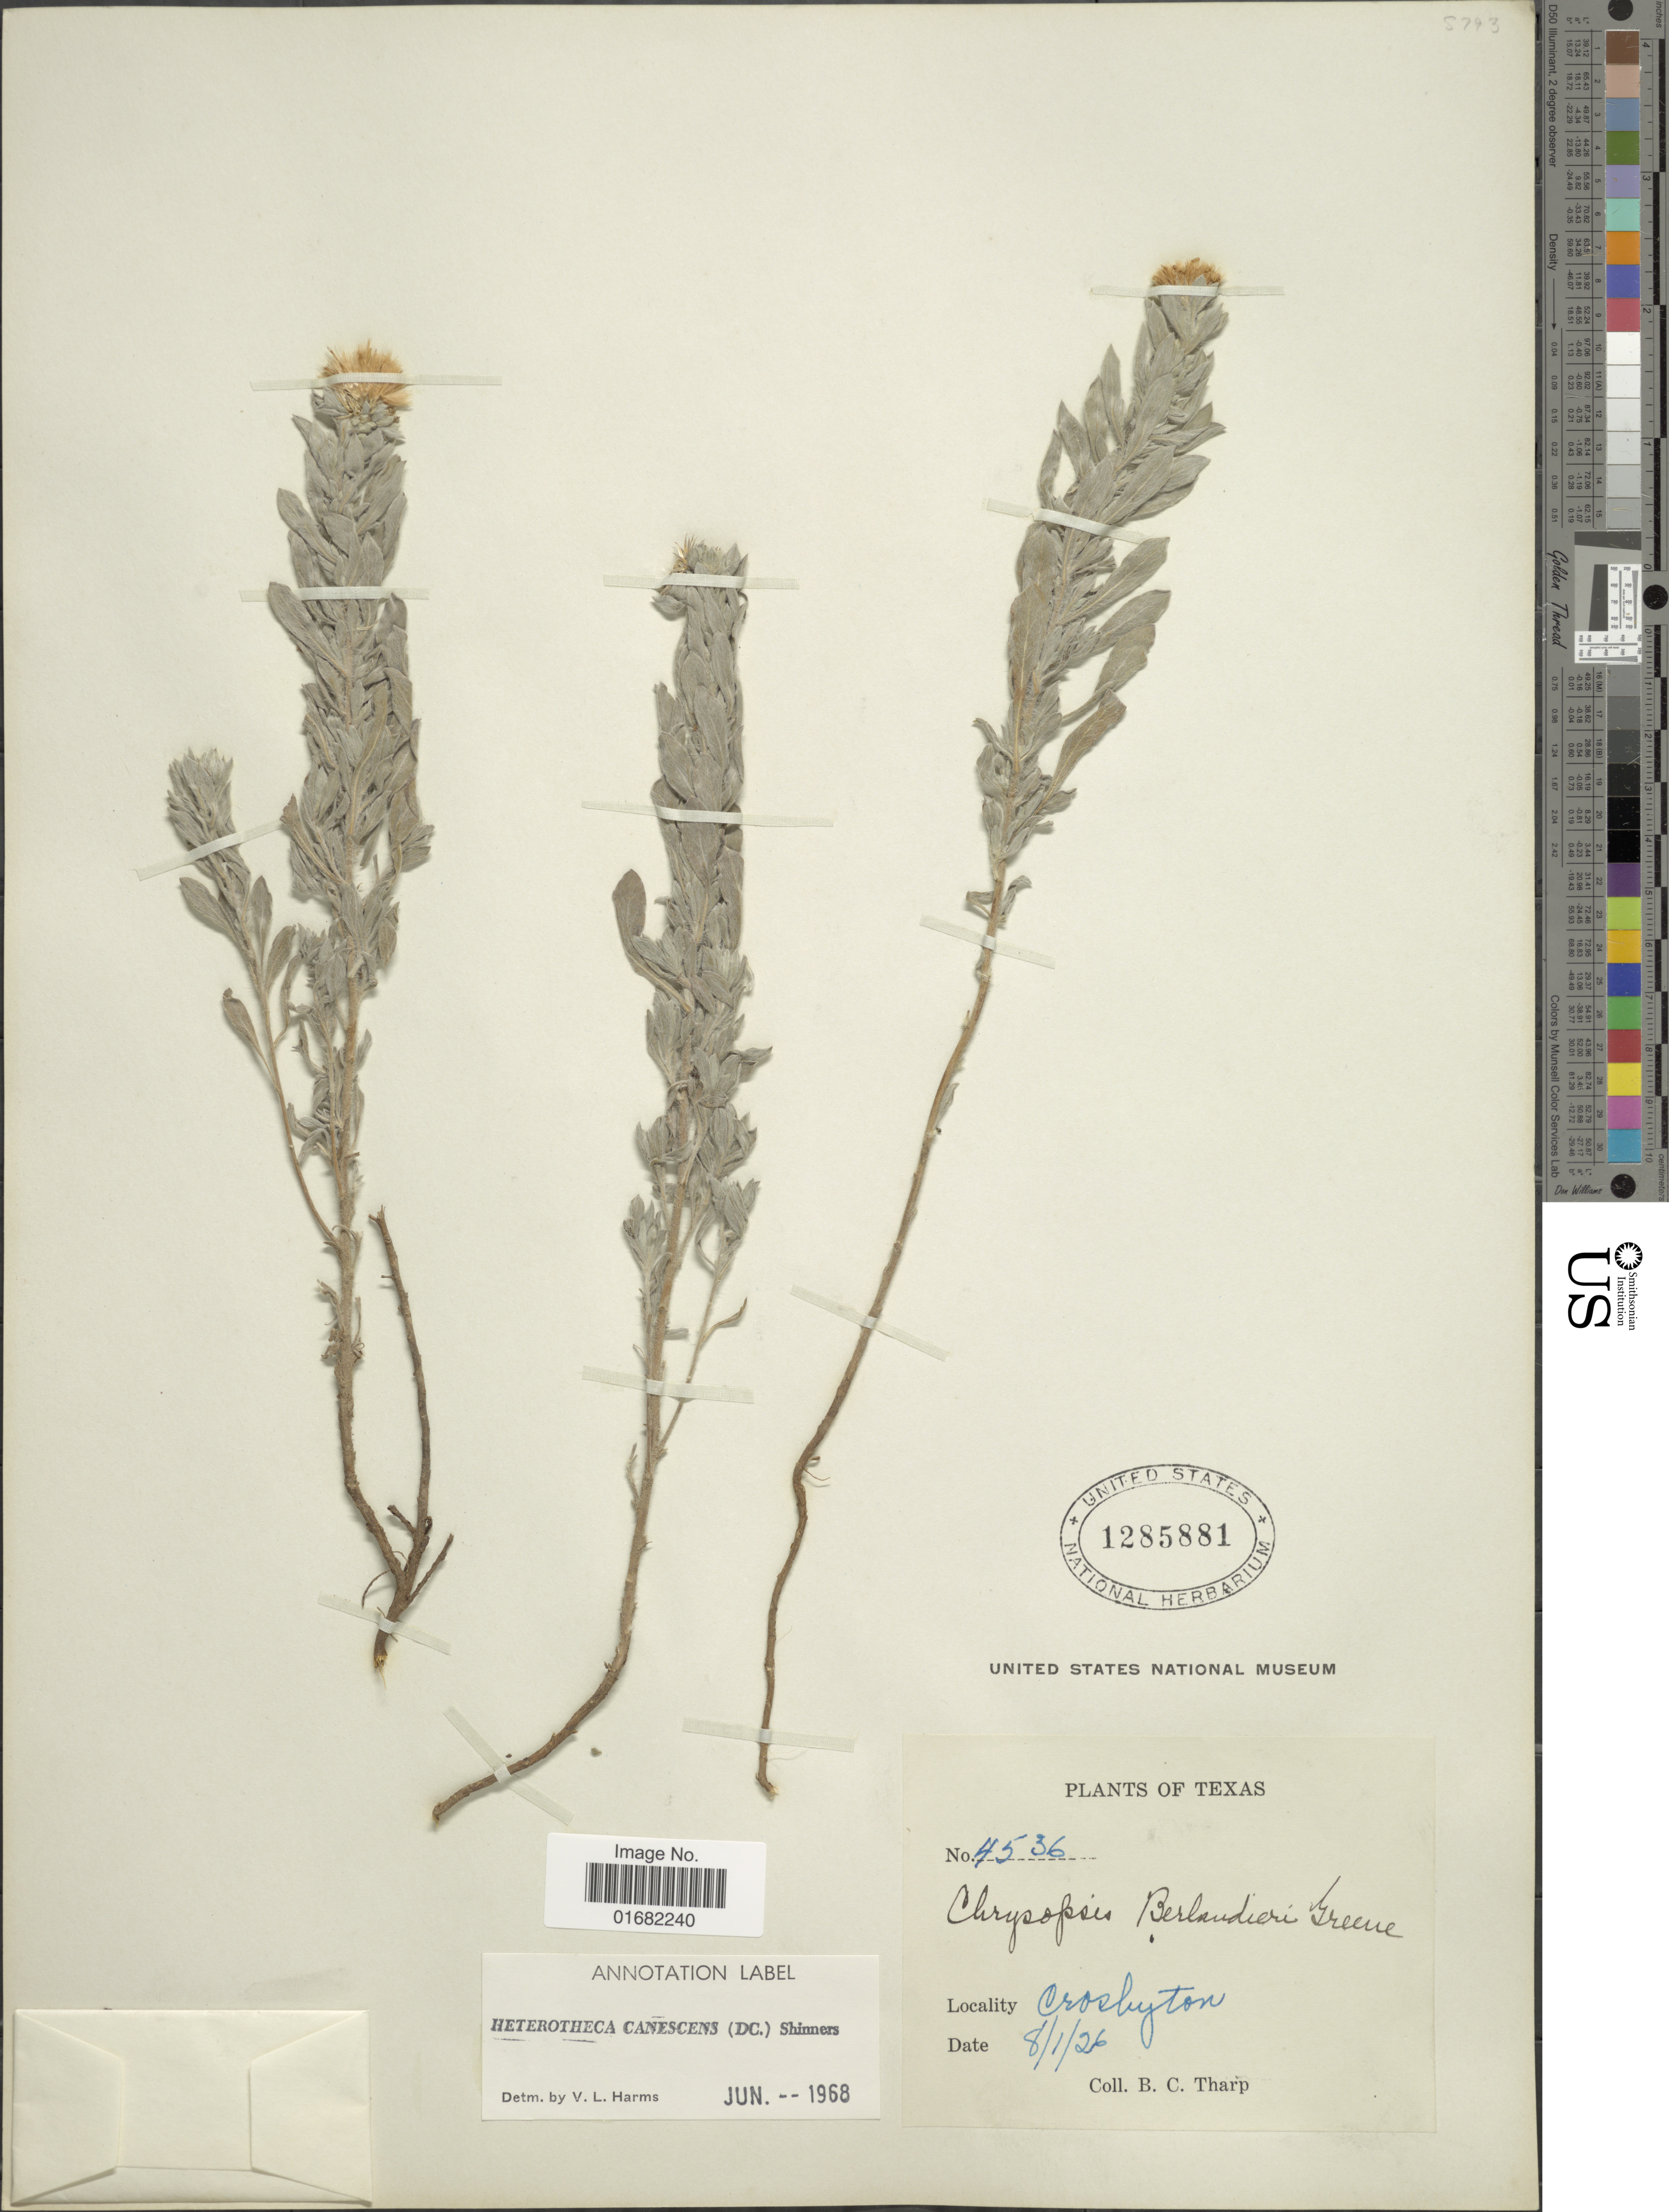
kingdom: Plantae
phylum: Tracheophyta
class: Magnoliopsida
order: Asterales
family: Asteraceae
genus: Heterotheca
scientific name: Heterotheca canescens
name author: (DC.) Shinners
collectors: B. C. Tharp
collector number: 4536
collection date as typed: Transcribed d/m/y: 1/8/26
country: United States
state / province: Texas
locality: Crosbyton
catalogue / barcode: US 1285881